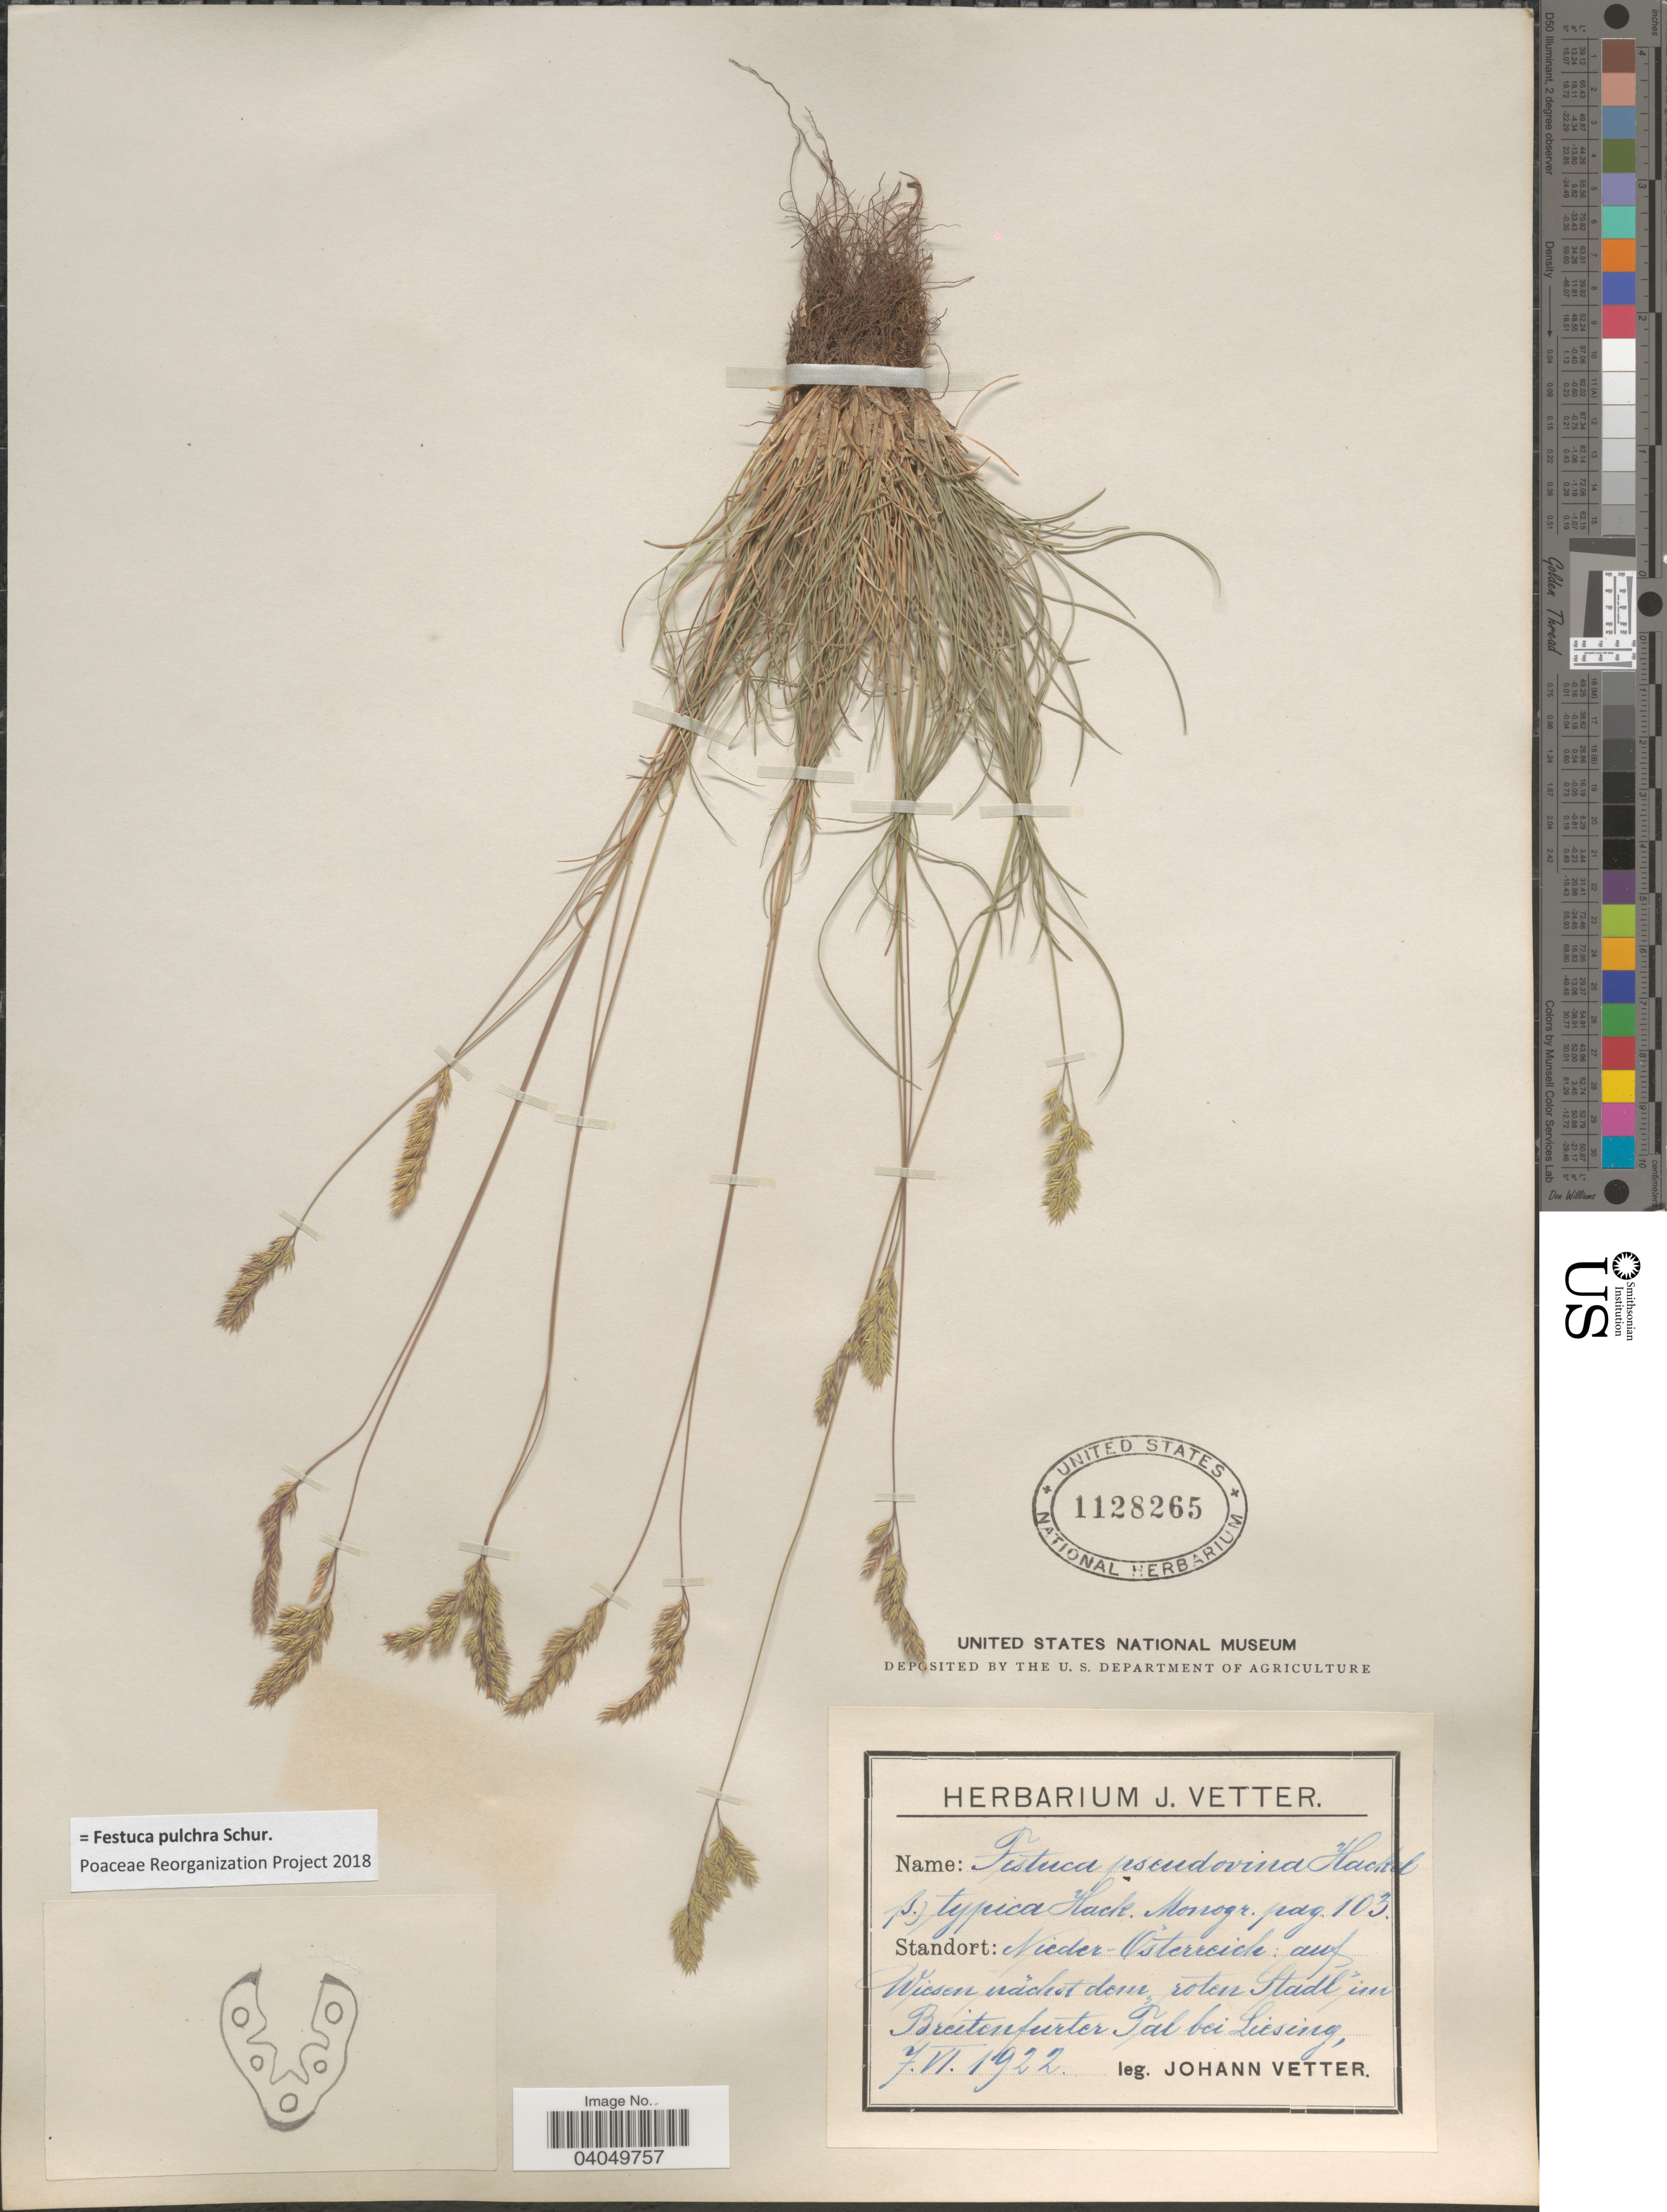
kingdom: Plantae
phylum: Tracheophyta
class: Liliopsida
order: Poales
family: Poaceae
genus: Festuca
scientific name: Festuca pulchra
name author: Schur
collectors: J. Vetter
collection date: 1922-06-07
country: Austria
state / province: Niederosterreich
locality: Standort: Nieder-Osterreich: auf Wiesen nachst dem roten Stadl im Breitenfurter Tal bei Liesing.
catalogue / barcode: US 1128265